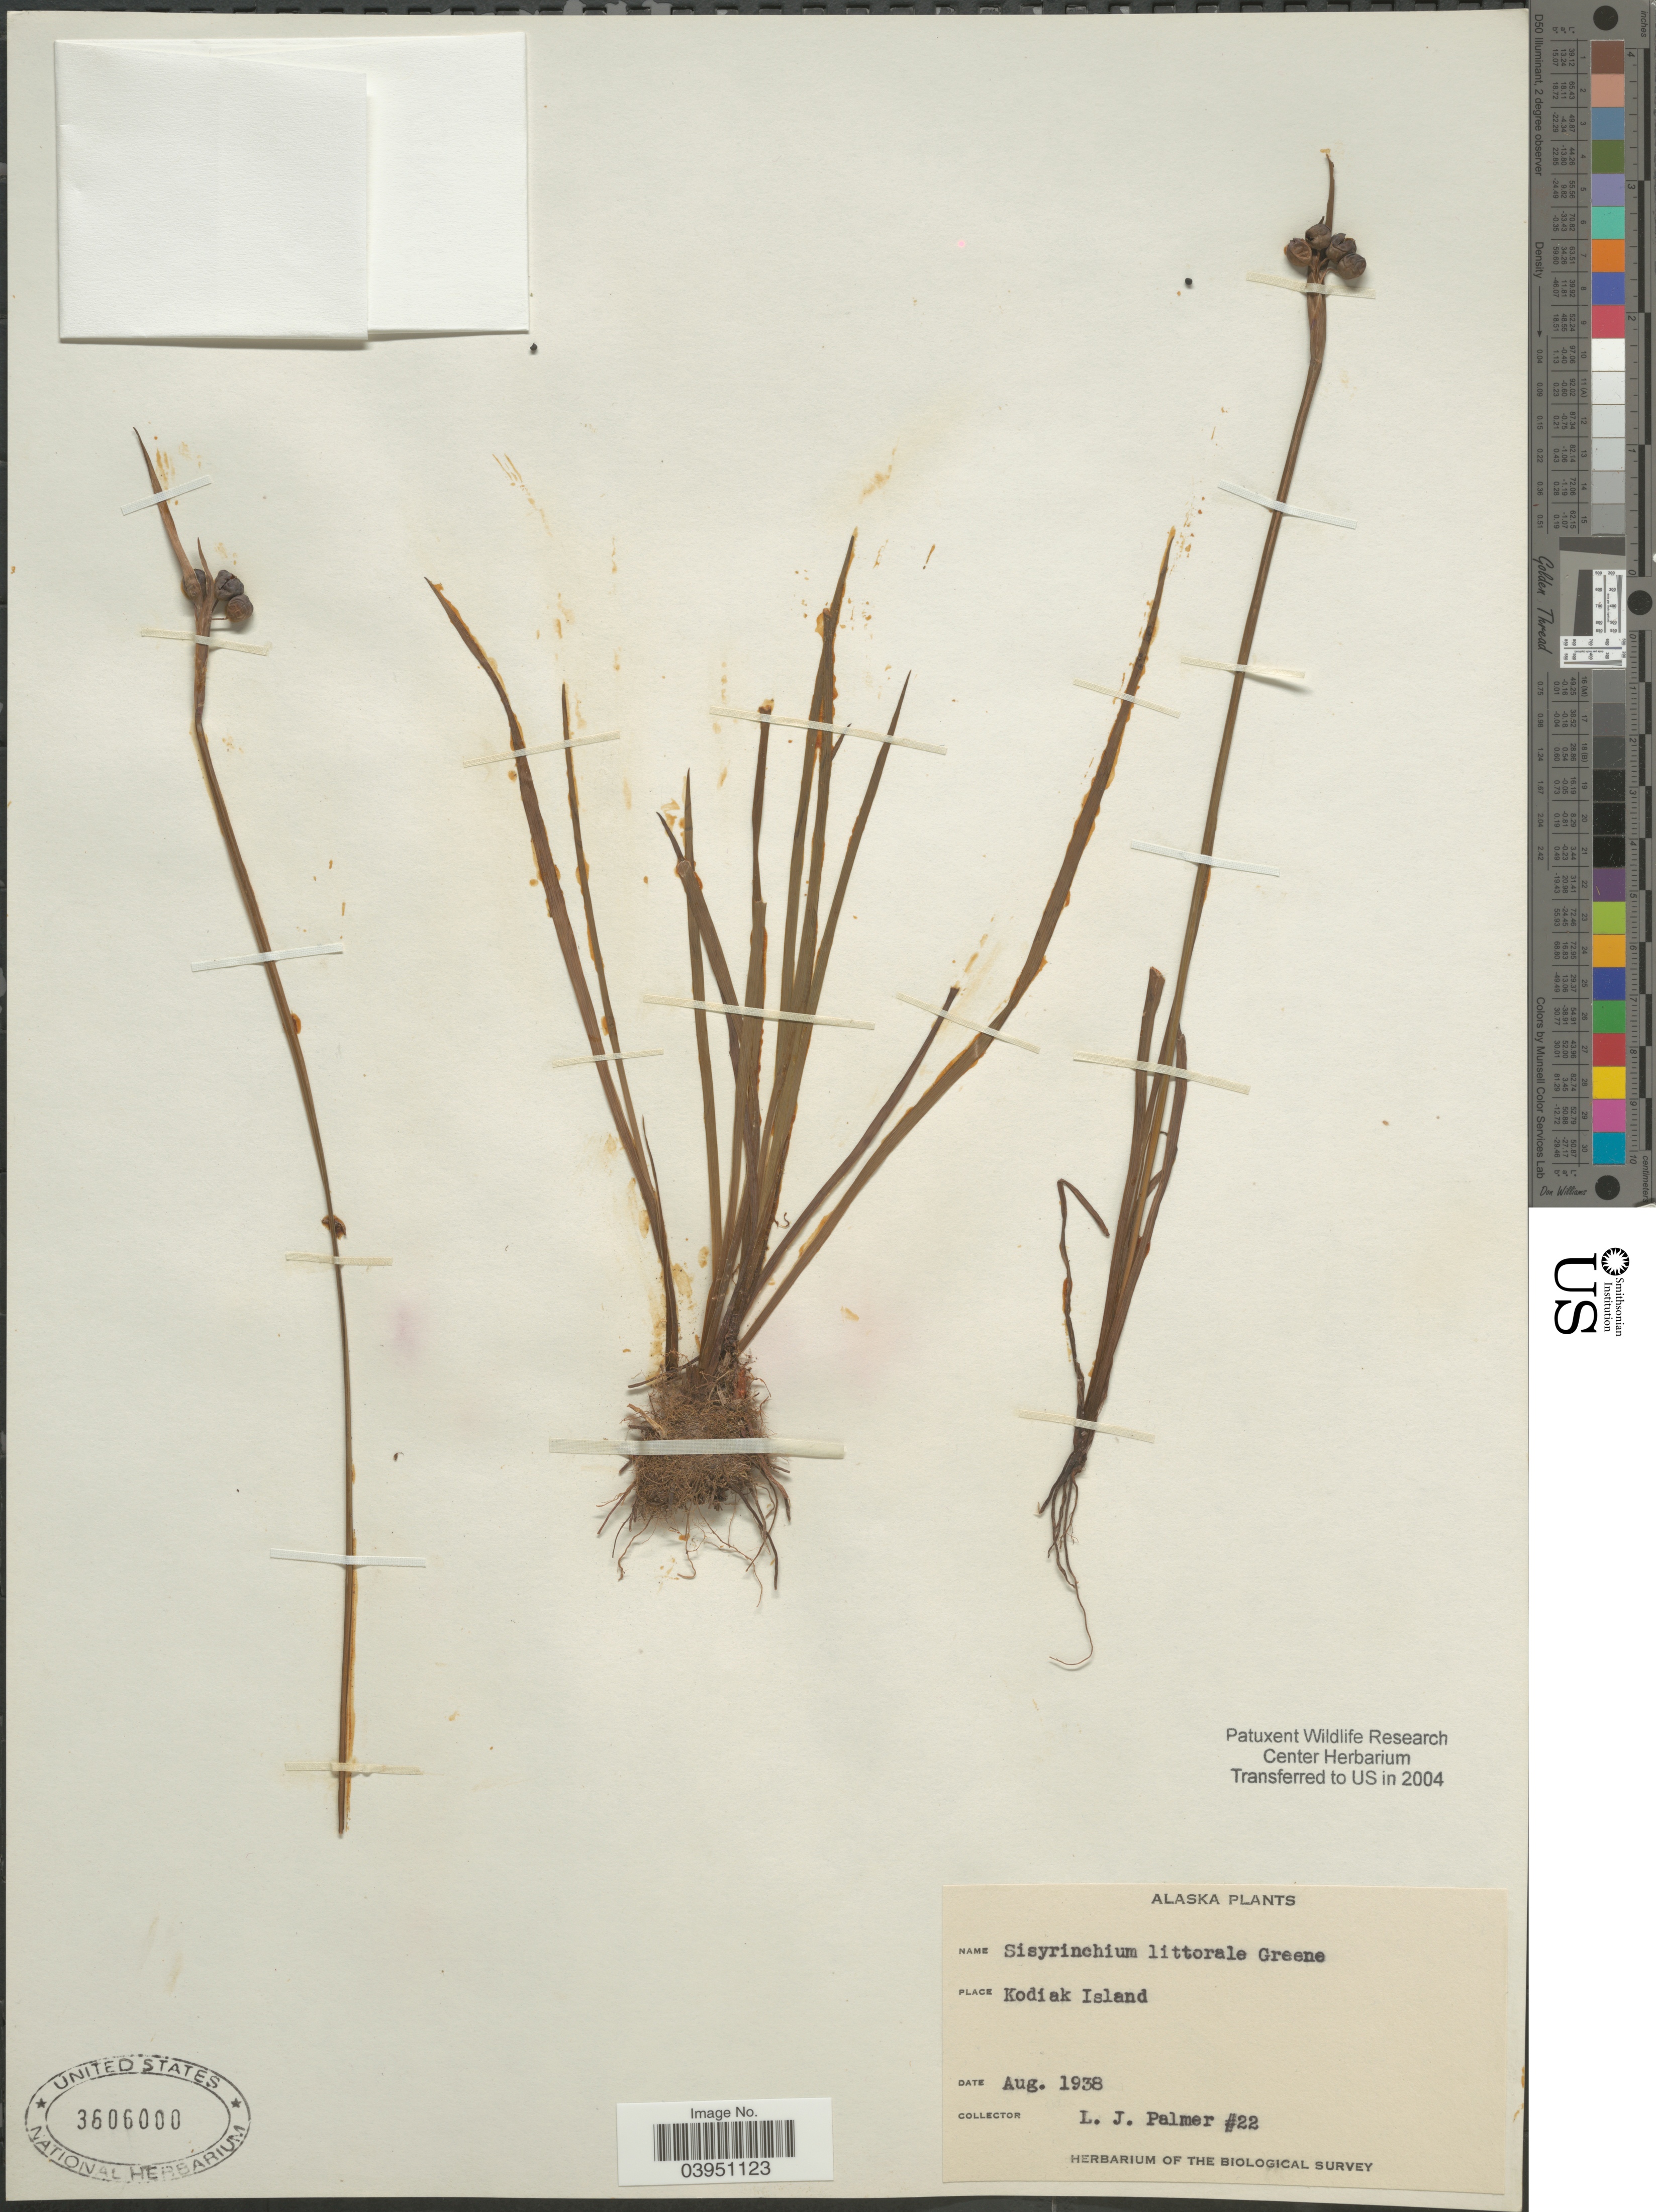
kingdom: Plantae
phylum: Tracheophyta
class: Liliopsida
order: Asparagales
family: Iridaceae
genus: Sisyrinchium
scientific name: Sisyrinchium littorale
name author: Greene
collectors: L. J. Palmer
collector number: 22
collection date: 1938-08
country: United States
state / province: Alaska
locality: Kodiak Island.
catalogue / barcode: US 3606000